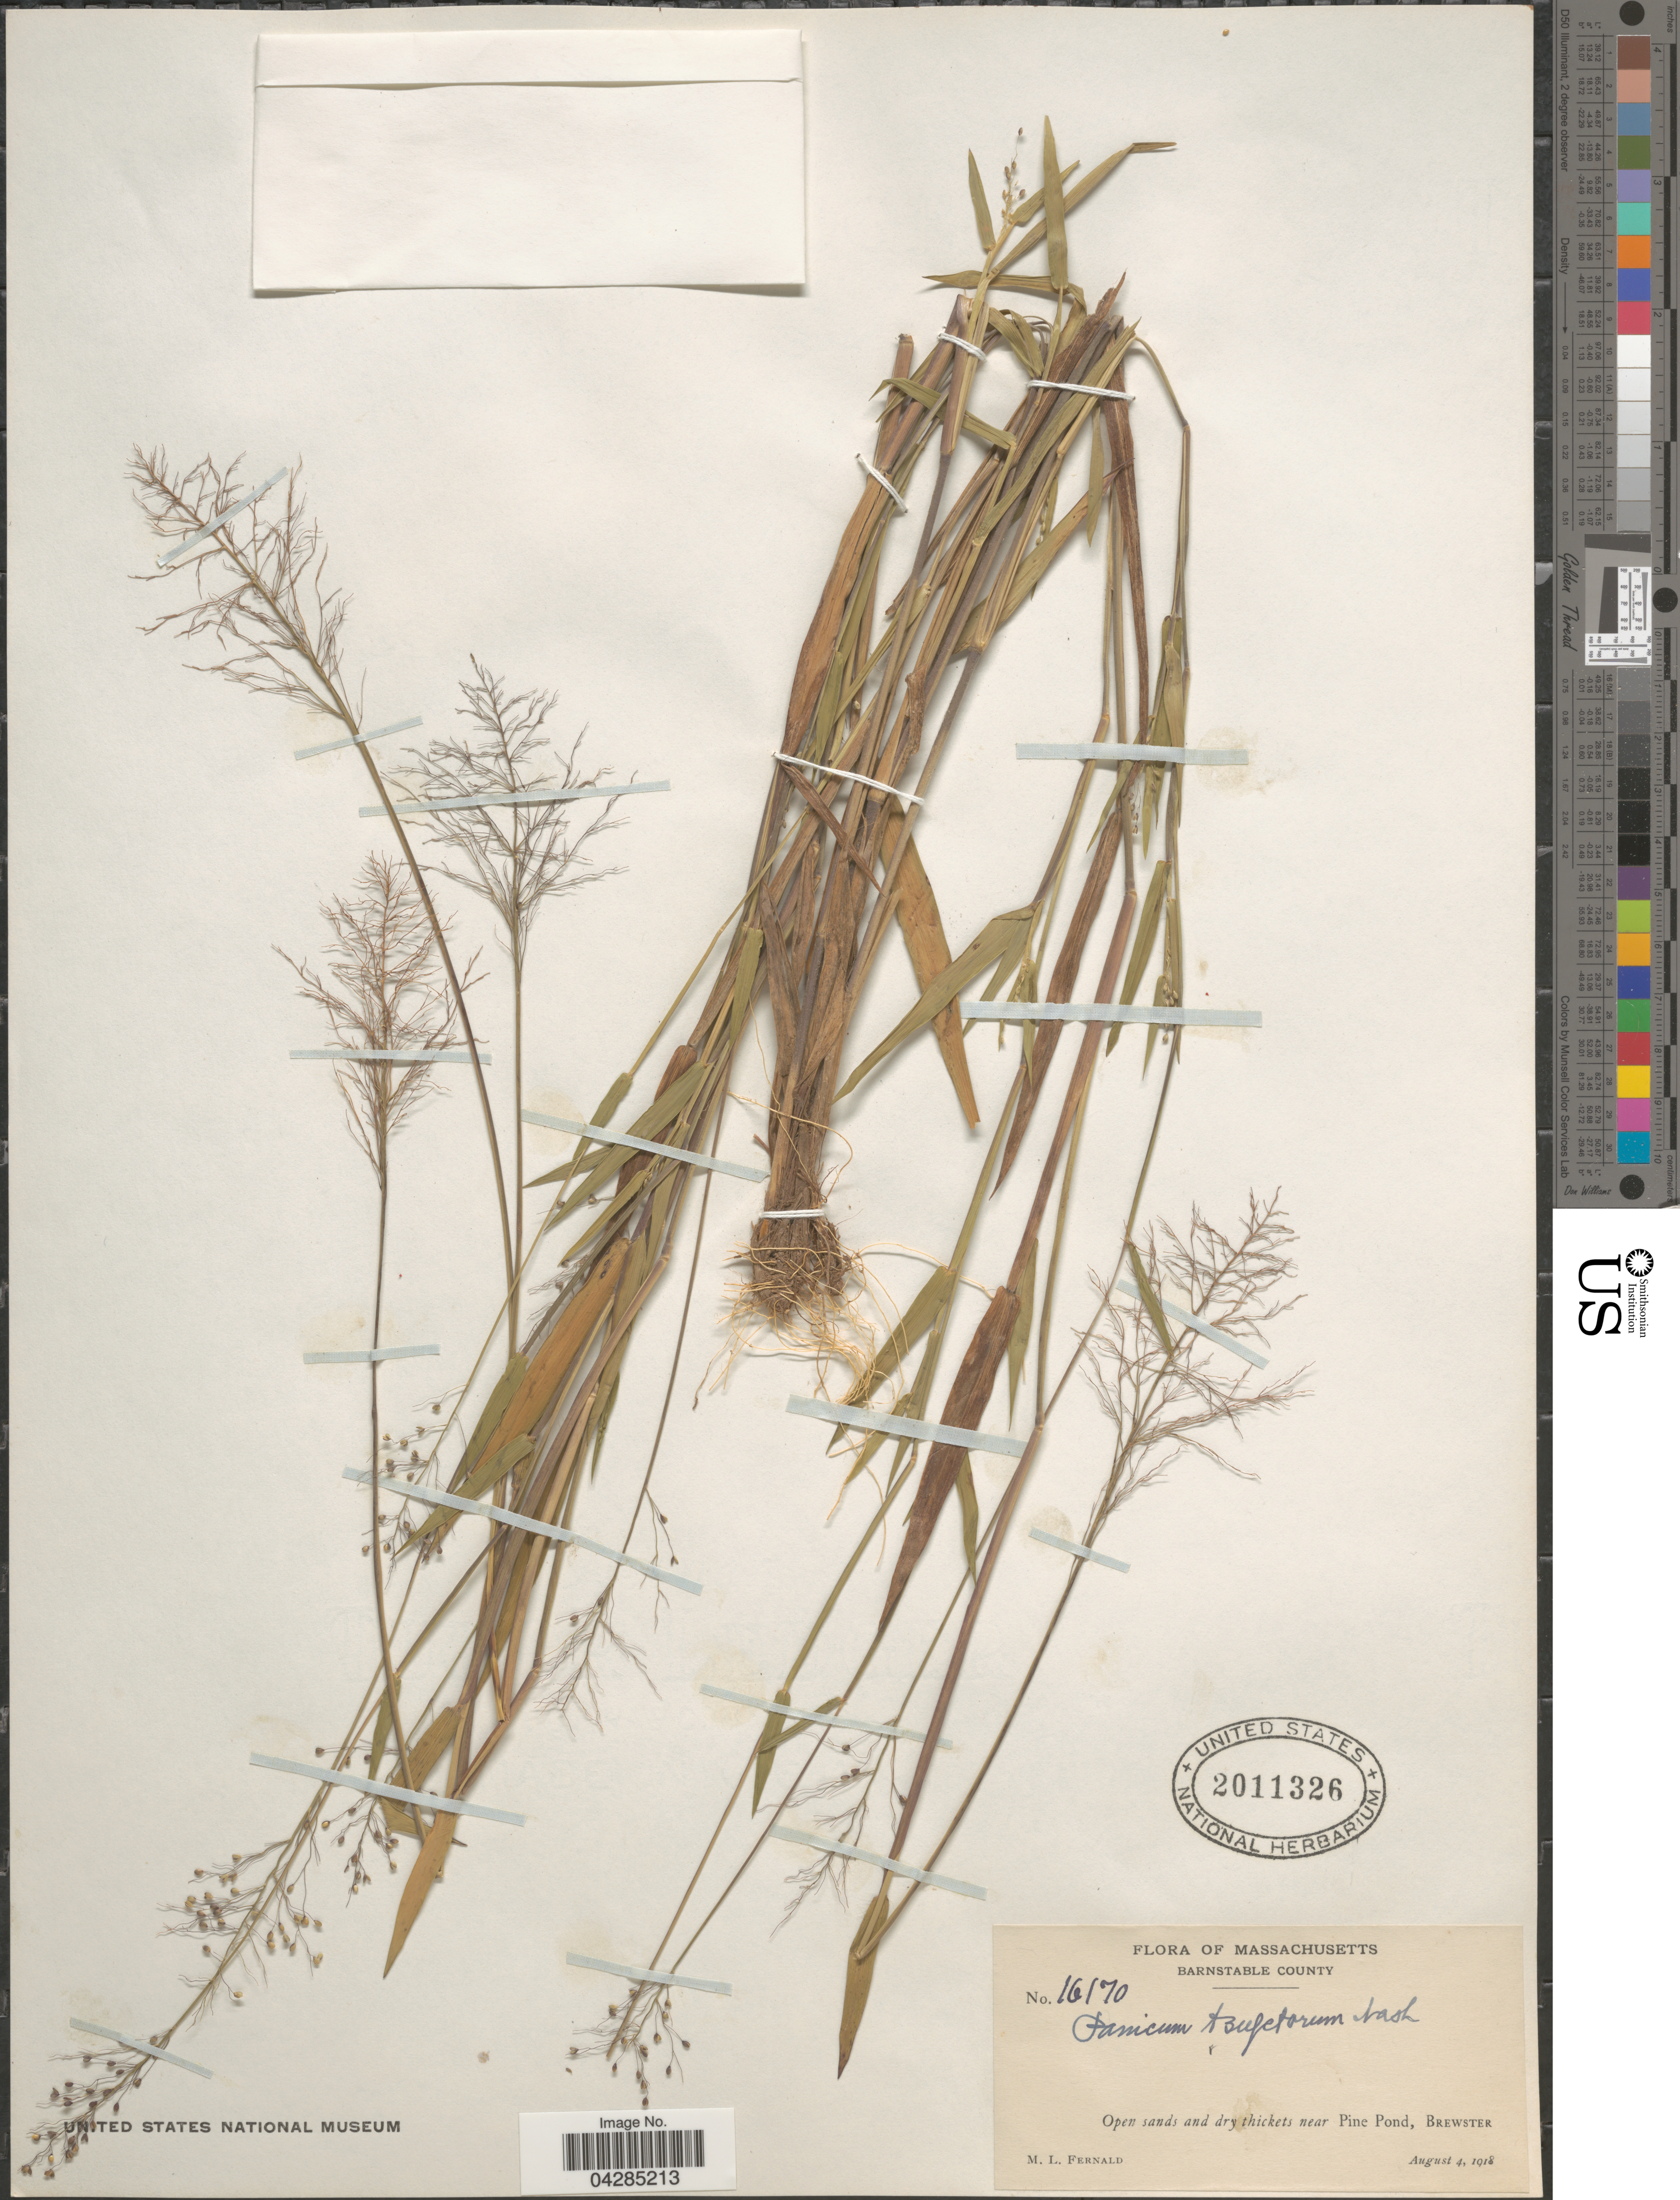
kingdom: Plantae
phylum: Tracheophyta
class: Liliopsida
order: Poales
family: Poaceae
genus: Dichanthelium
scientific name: Dichanthelium portoricense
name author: (Desv. ex Ham.) B.F. Hansen & Wunderlin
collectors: M. L. Fernald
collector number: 16170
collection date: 1918-08-04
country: United States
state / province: Massachusetts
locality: Barnstable County. Open sands and dry thickets near Pine Pond, Brewster.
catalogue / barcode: US 2011326